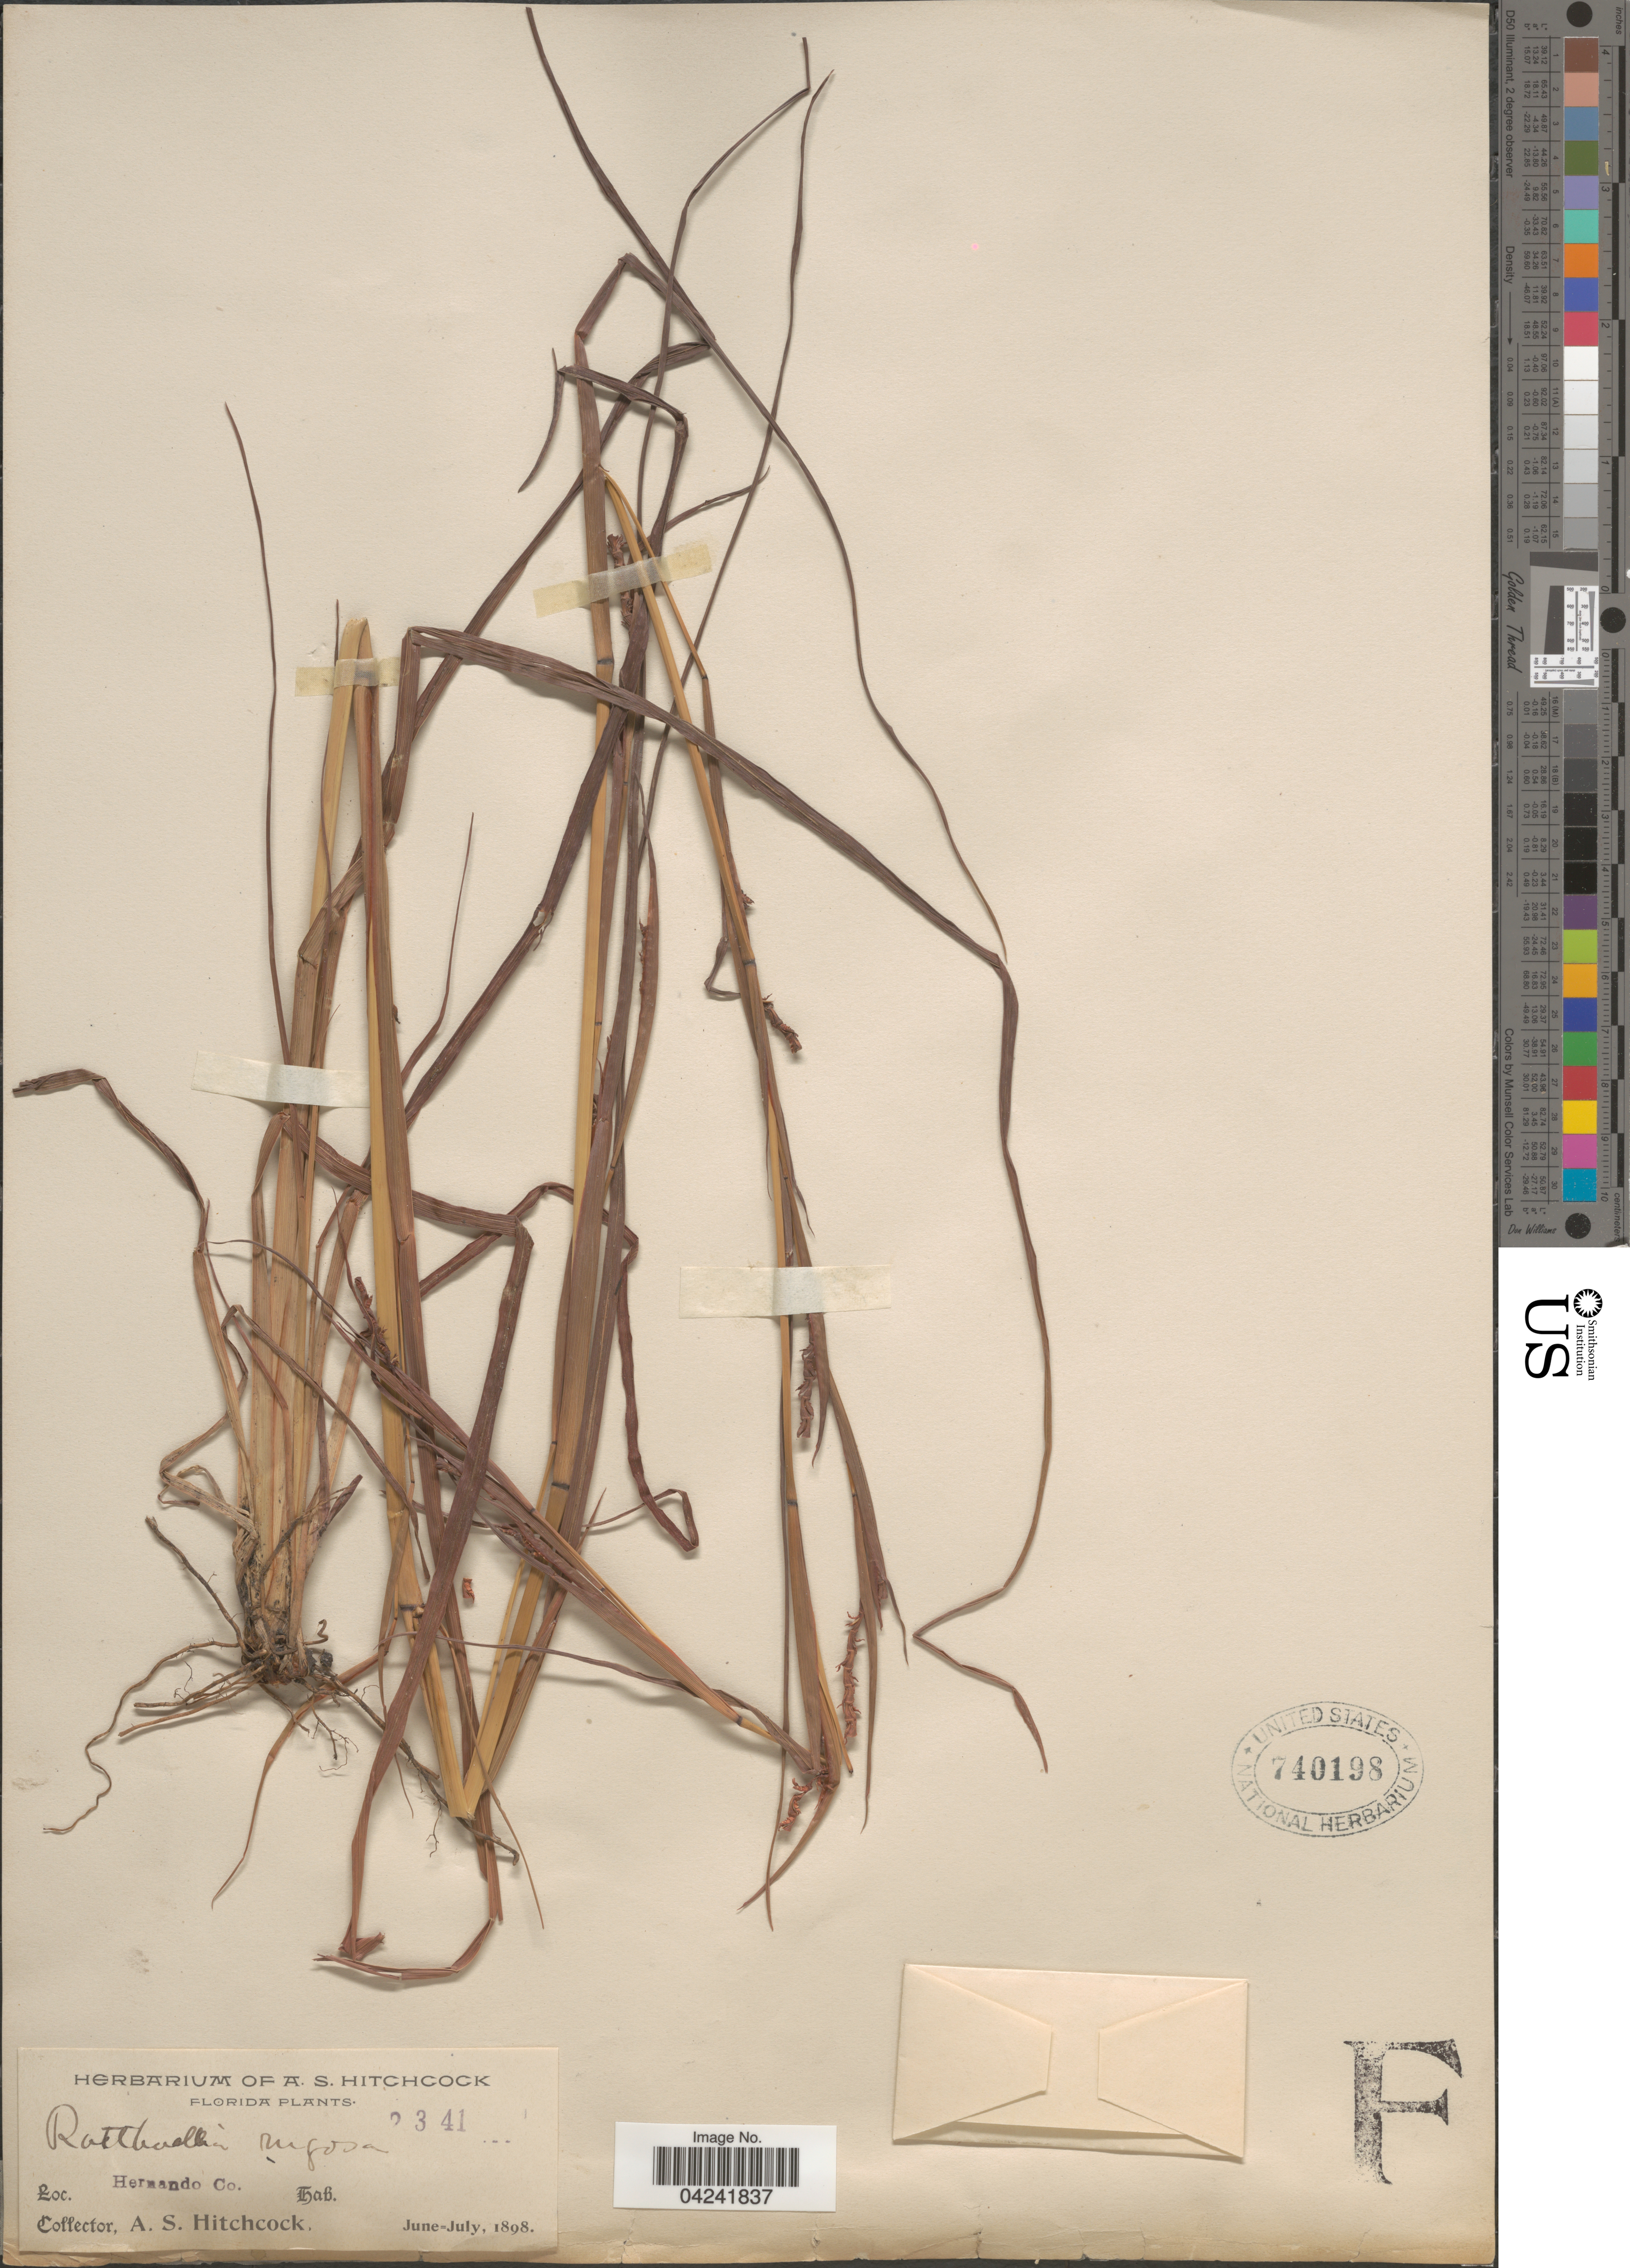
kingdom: Plantae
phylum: Tracheophyta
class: Liliopsida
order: Poales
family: Poaceae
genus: Mnesithea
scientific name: Mnesithea rugosa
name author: (Nutt.) de Koning & Sosef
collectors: A. S. Hitchcock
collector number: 2341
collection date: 1898-06/1898-07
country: United States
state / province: Florida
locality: Hernando Co.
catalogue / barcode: US 740198